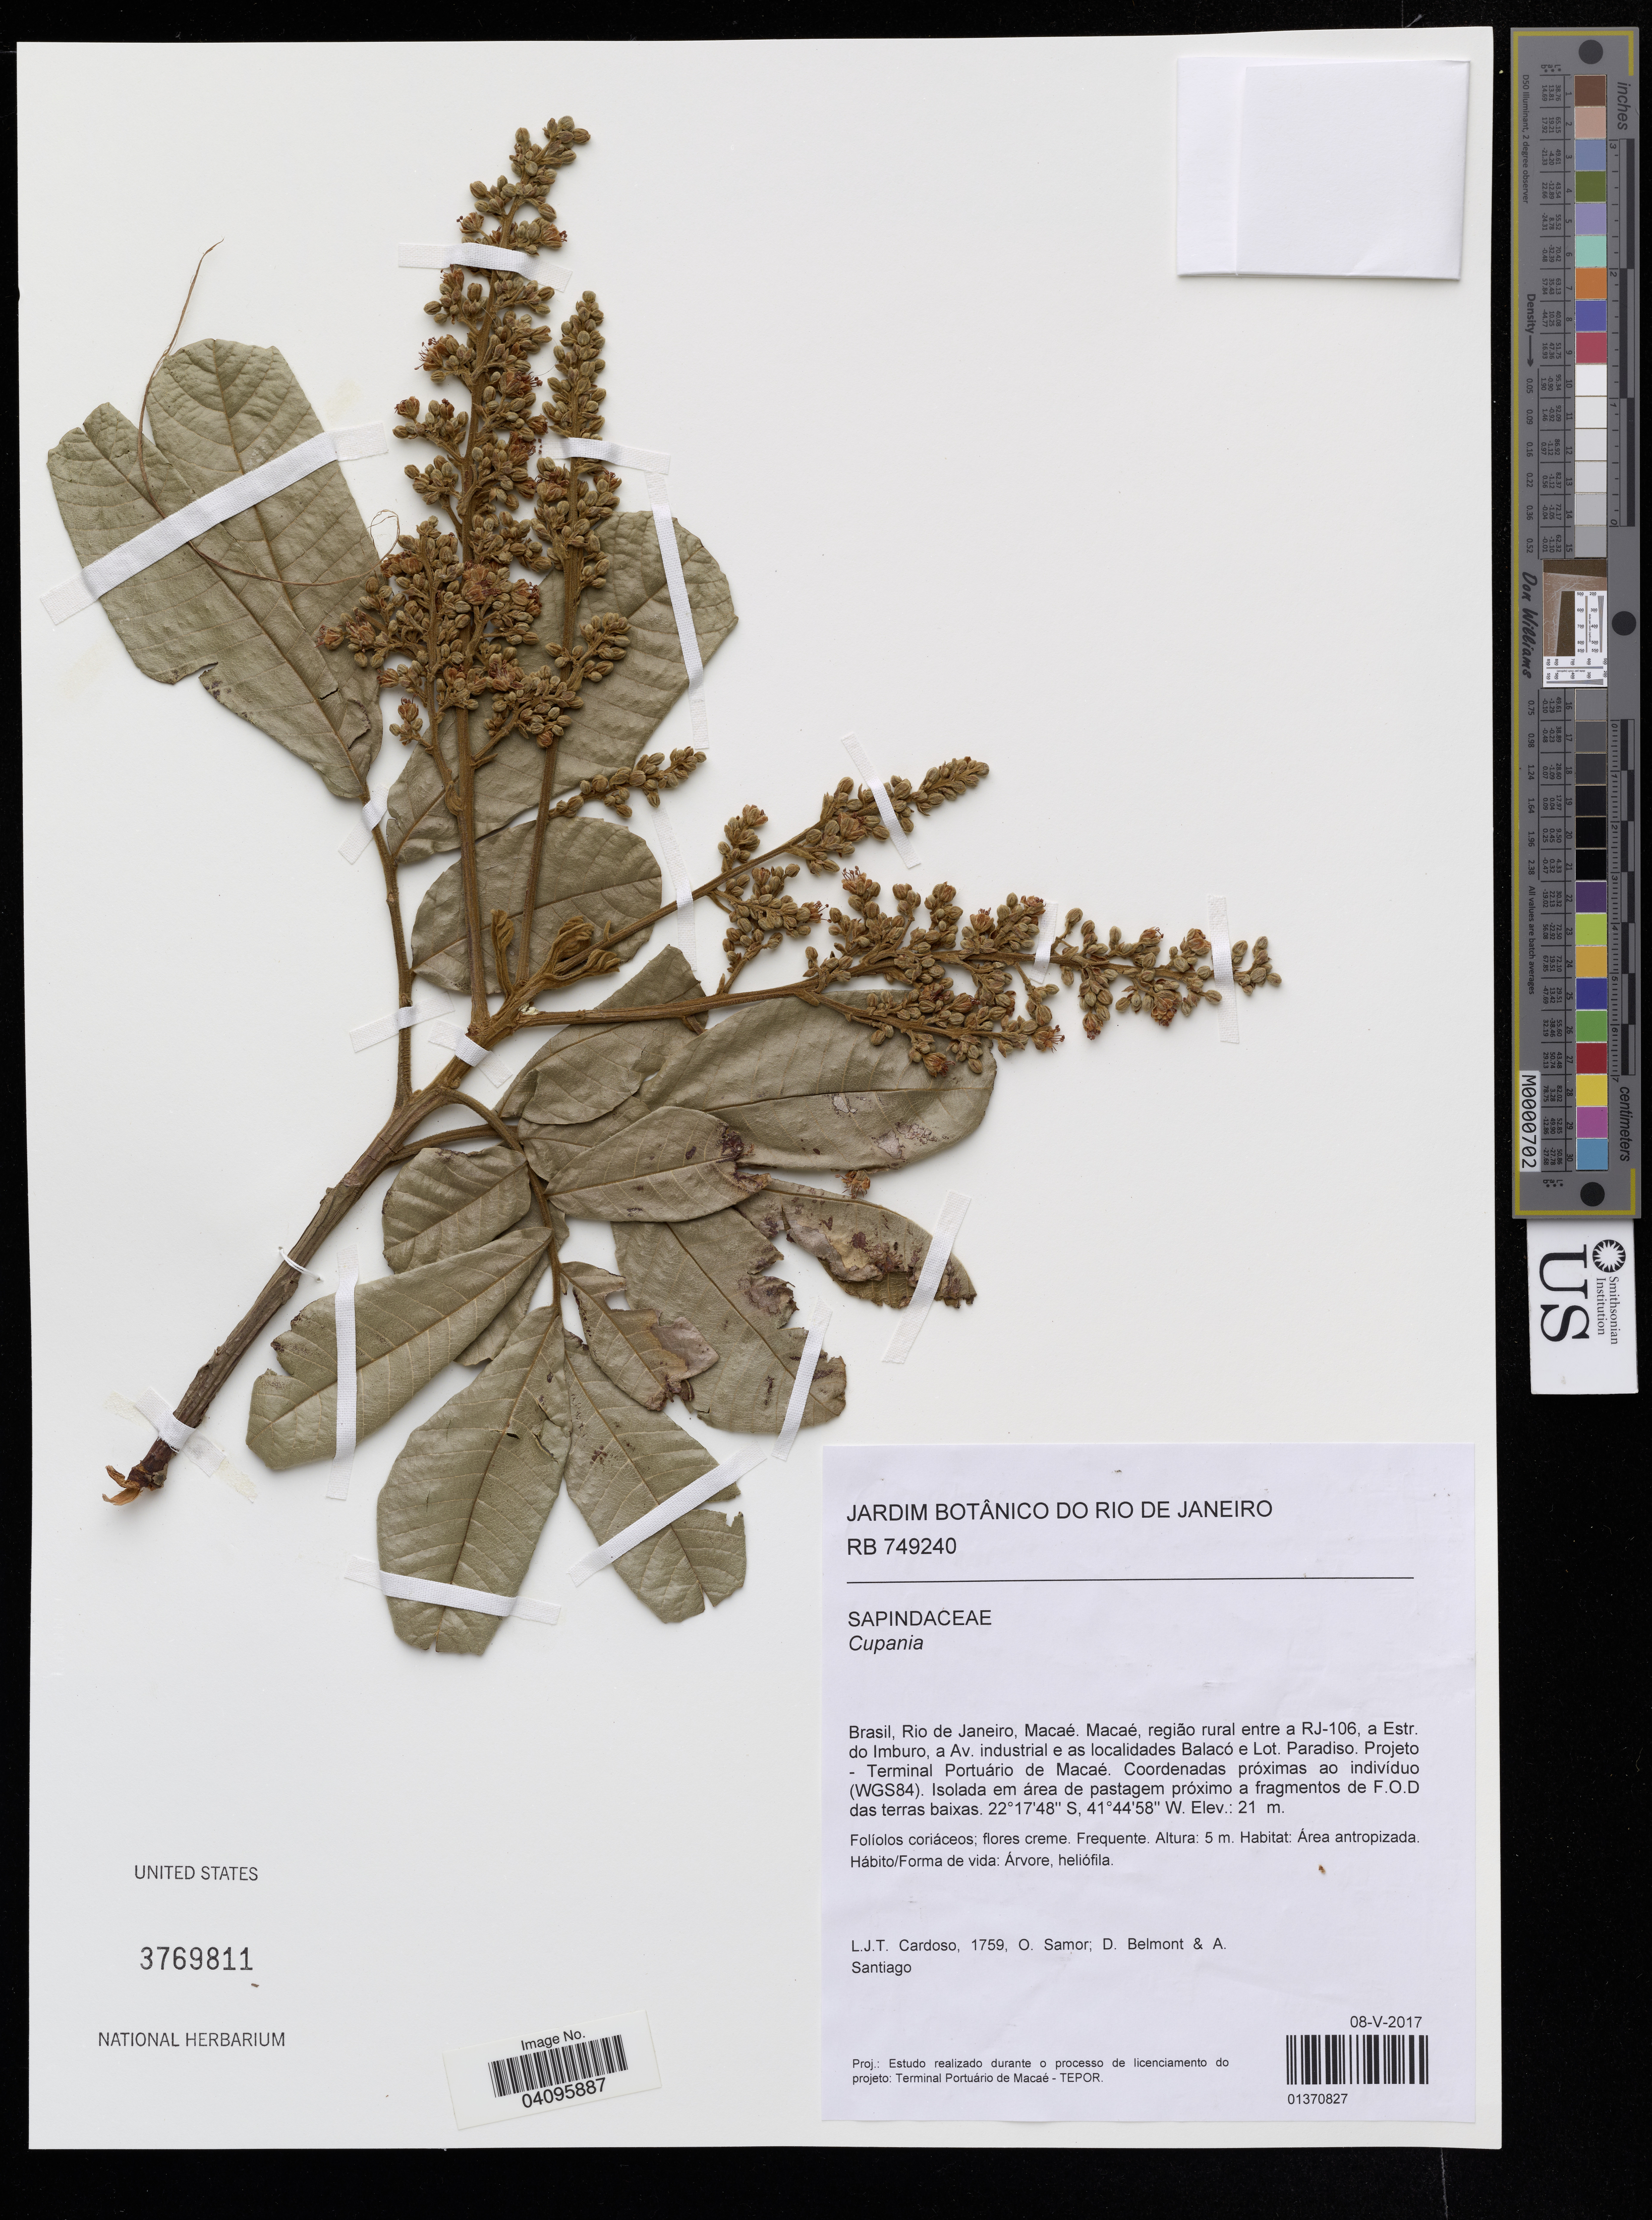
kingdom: Plantae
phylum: Tracheophyta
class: Magnoliopsida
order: Sapindales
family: Sapindaceae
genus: Cupania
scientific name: Cupania sp.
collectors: L. J. T. Cardoso, O. Samor, D. Belmont & A. Santiago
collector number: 1759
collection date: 2017-05-08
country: Brazil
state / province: Rio de Janeiro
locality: Brasil, Rio de Janeiro, Macaé. Macaé, região rural entre a RJ-106, a Estr. do Imburo, a Av. industrial e as localidades Balacó e Lot. Paradiso. Projeto - Terminal Portuário de Macaé. Coordenadas próximas ao indivíduo (WGS84). Isolada em área de pastagem próximo a fragmentos de F.O.D das terras baixas.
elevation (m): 21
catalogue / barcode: US 3769811